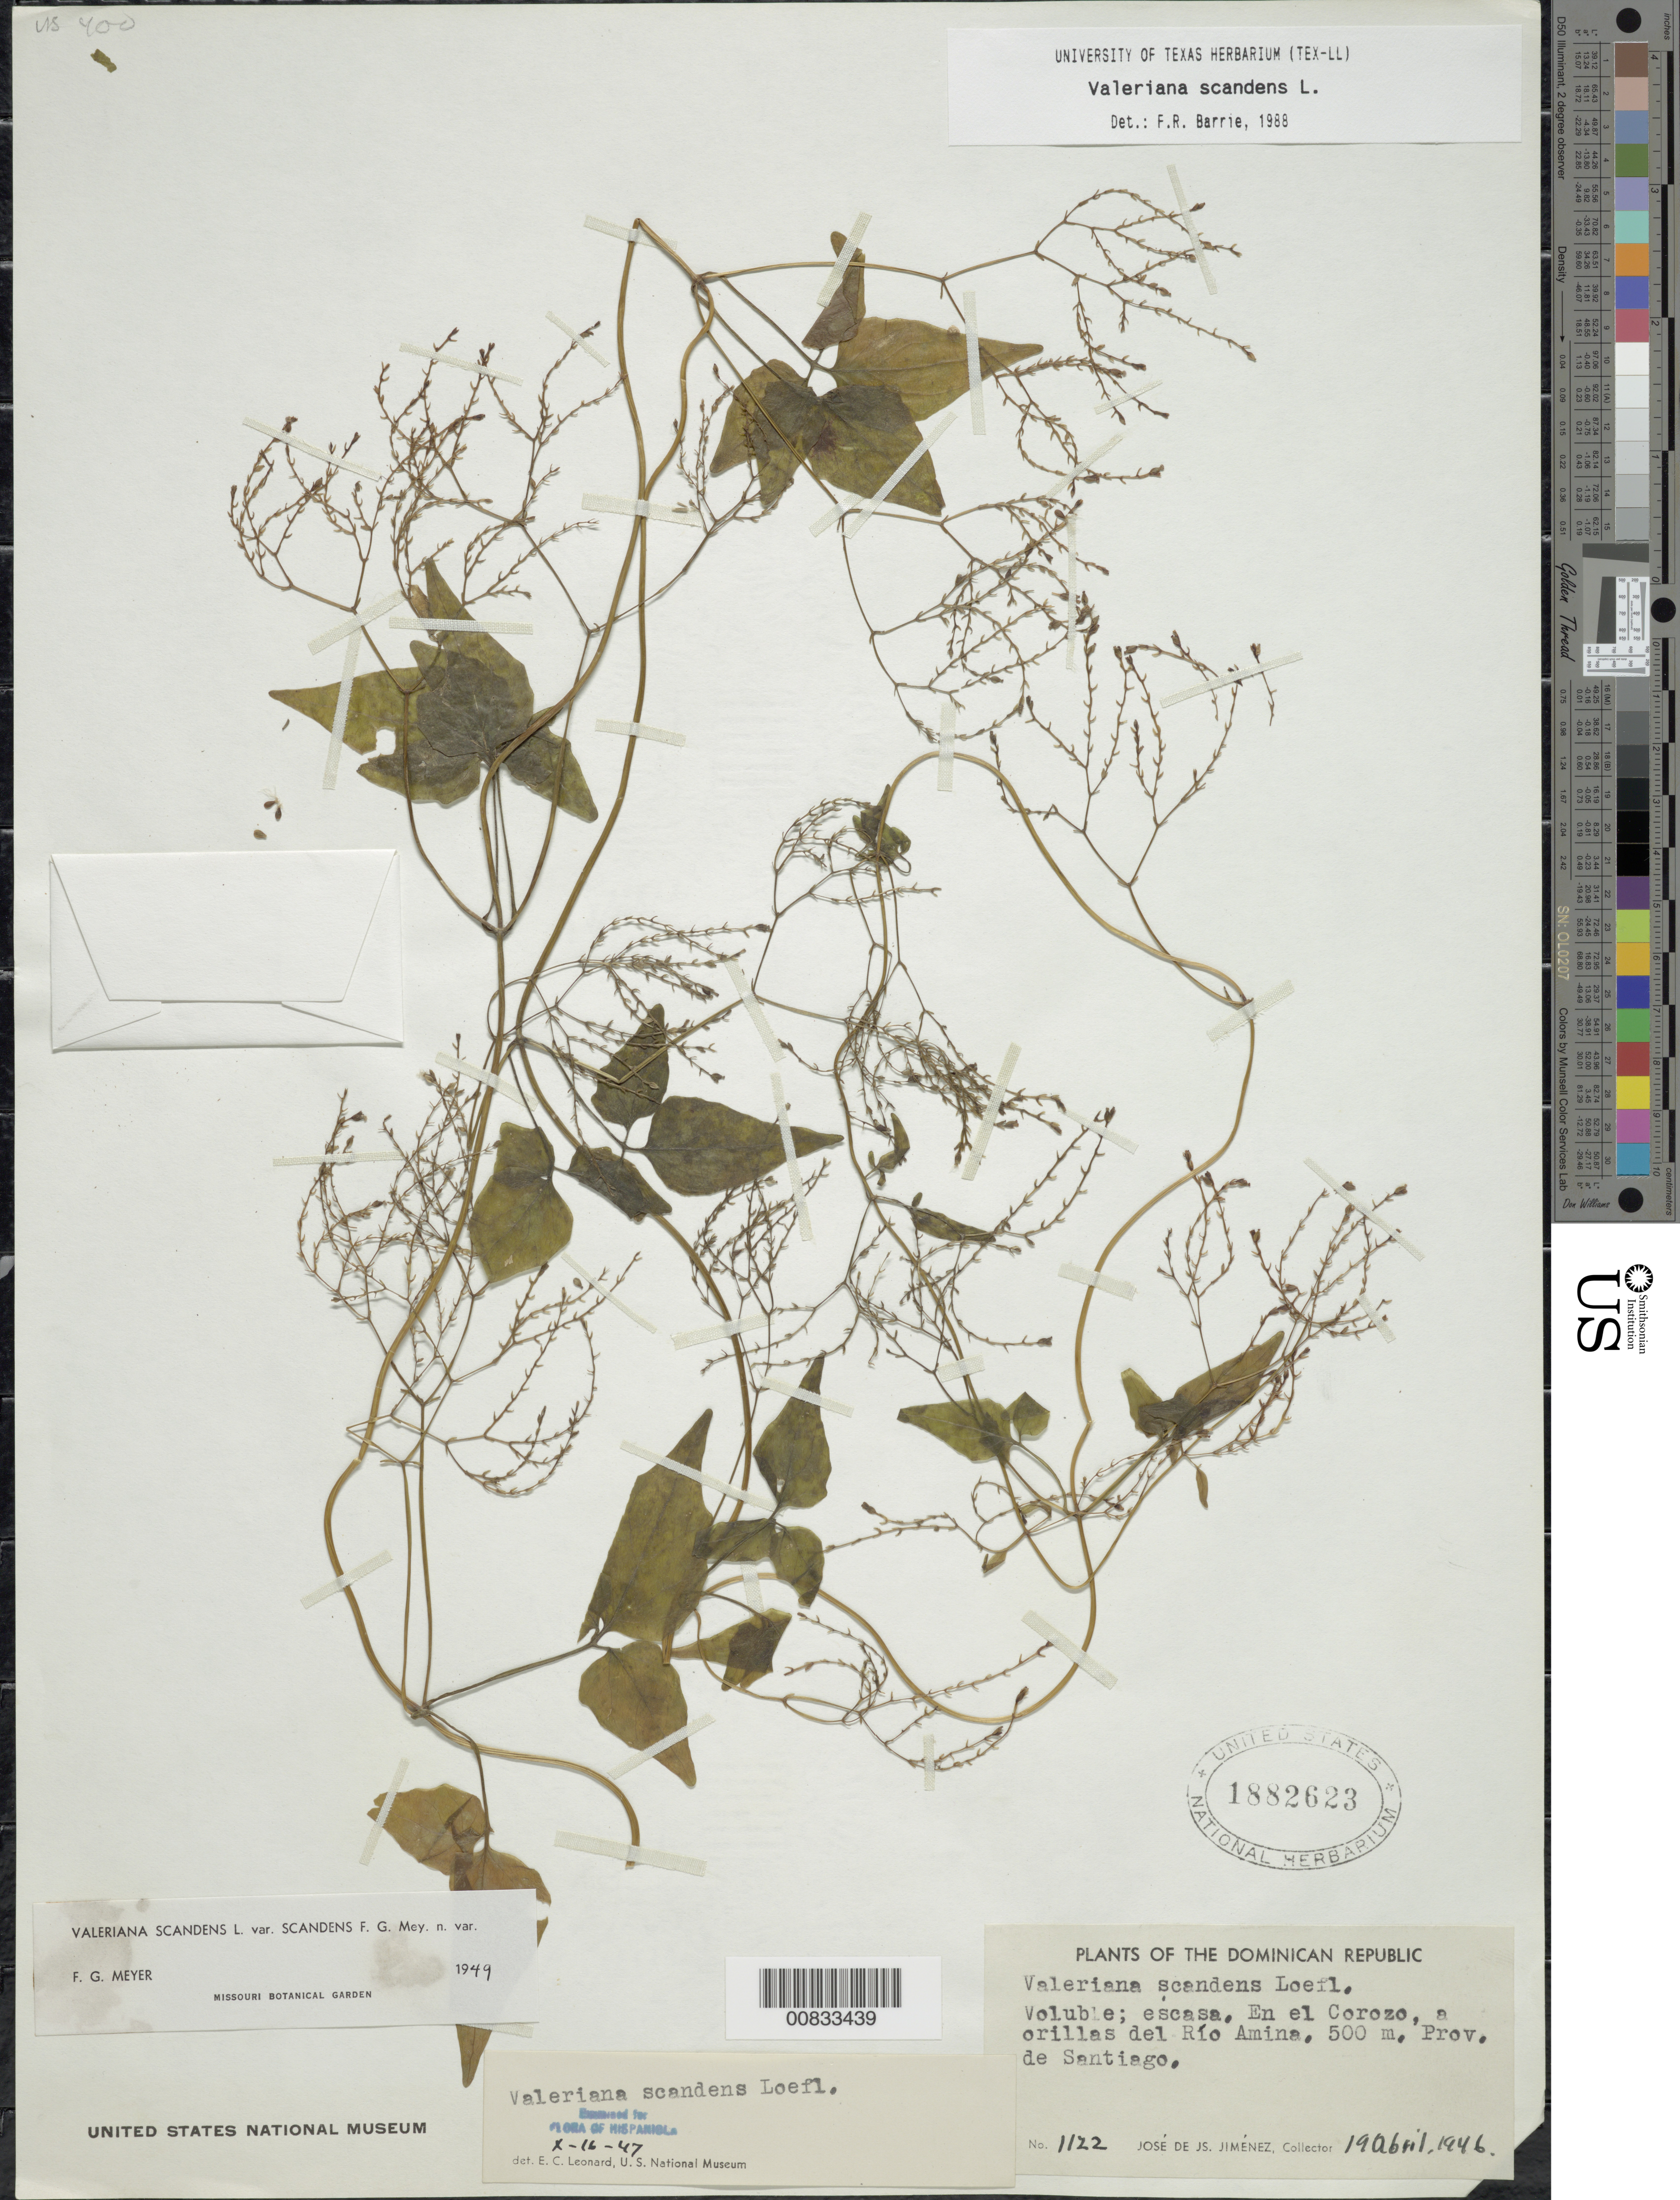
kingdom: Plantae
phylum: Tracheophyta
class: Magnoliopsida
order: Dipsacales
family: Caprifoliaceae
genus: Valeriana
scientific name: Valeriana domingensis x V. scandens L.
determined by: Barrie, F. R.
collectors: J. J. Jiménez Almonte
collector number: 1122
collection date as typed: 19 Abr 1946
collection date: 1946-04-19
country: Dominican Republic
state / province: Santiago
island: Hispaniola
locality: En el Corozo, Río Amina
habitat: A orillas del rio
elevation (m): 500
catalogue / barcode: US 1882623